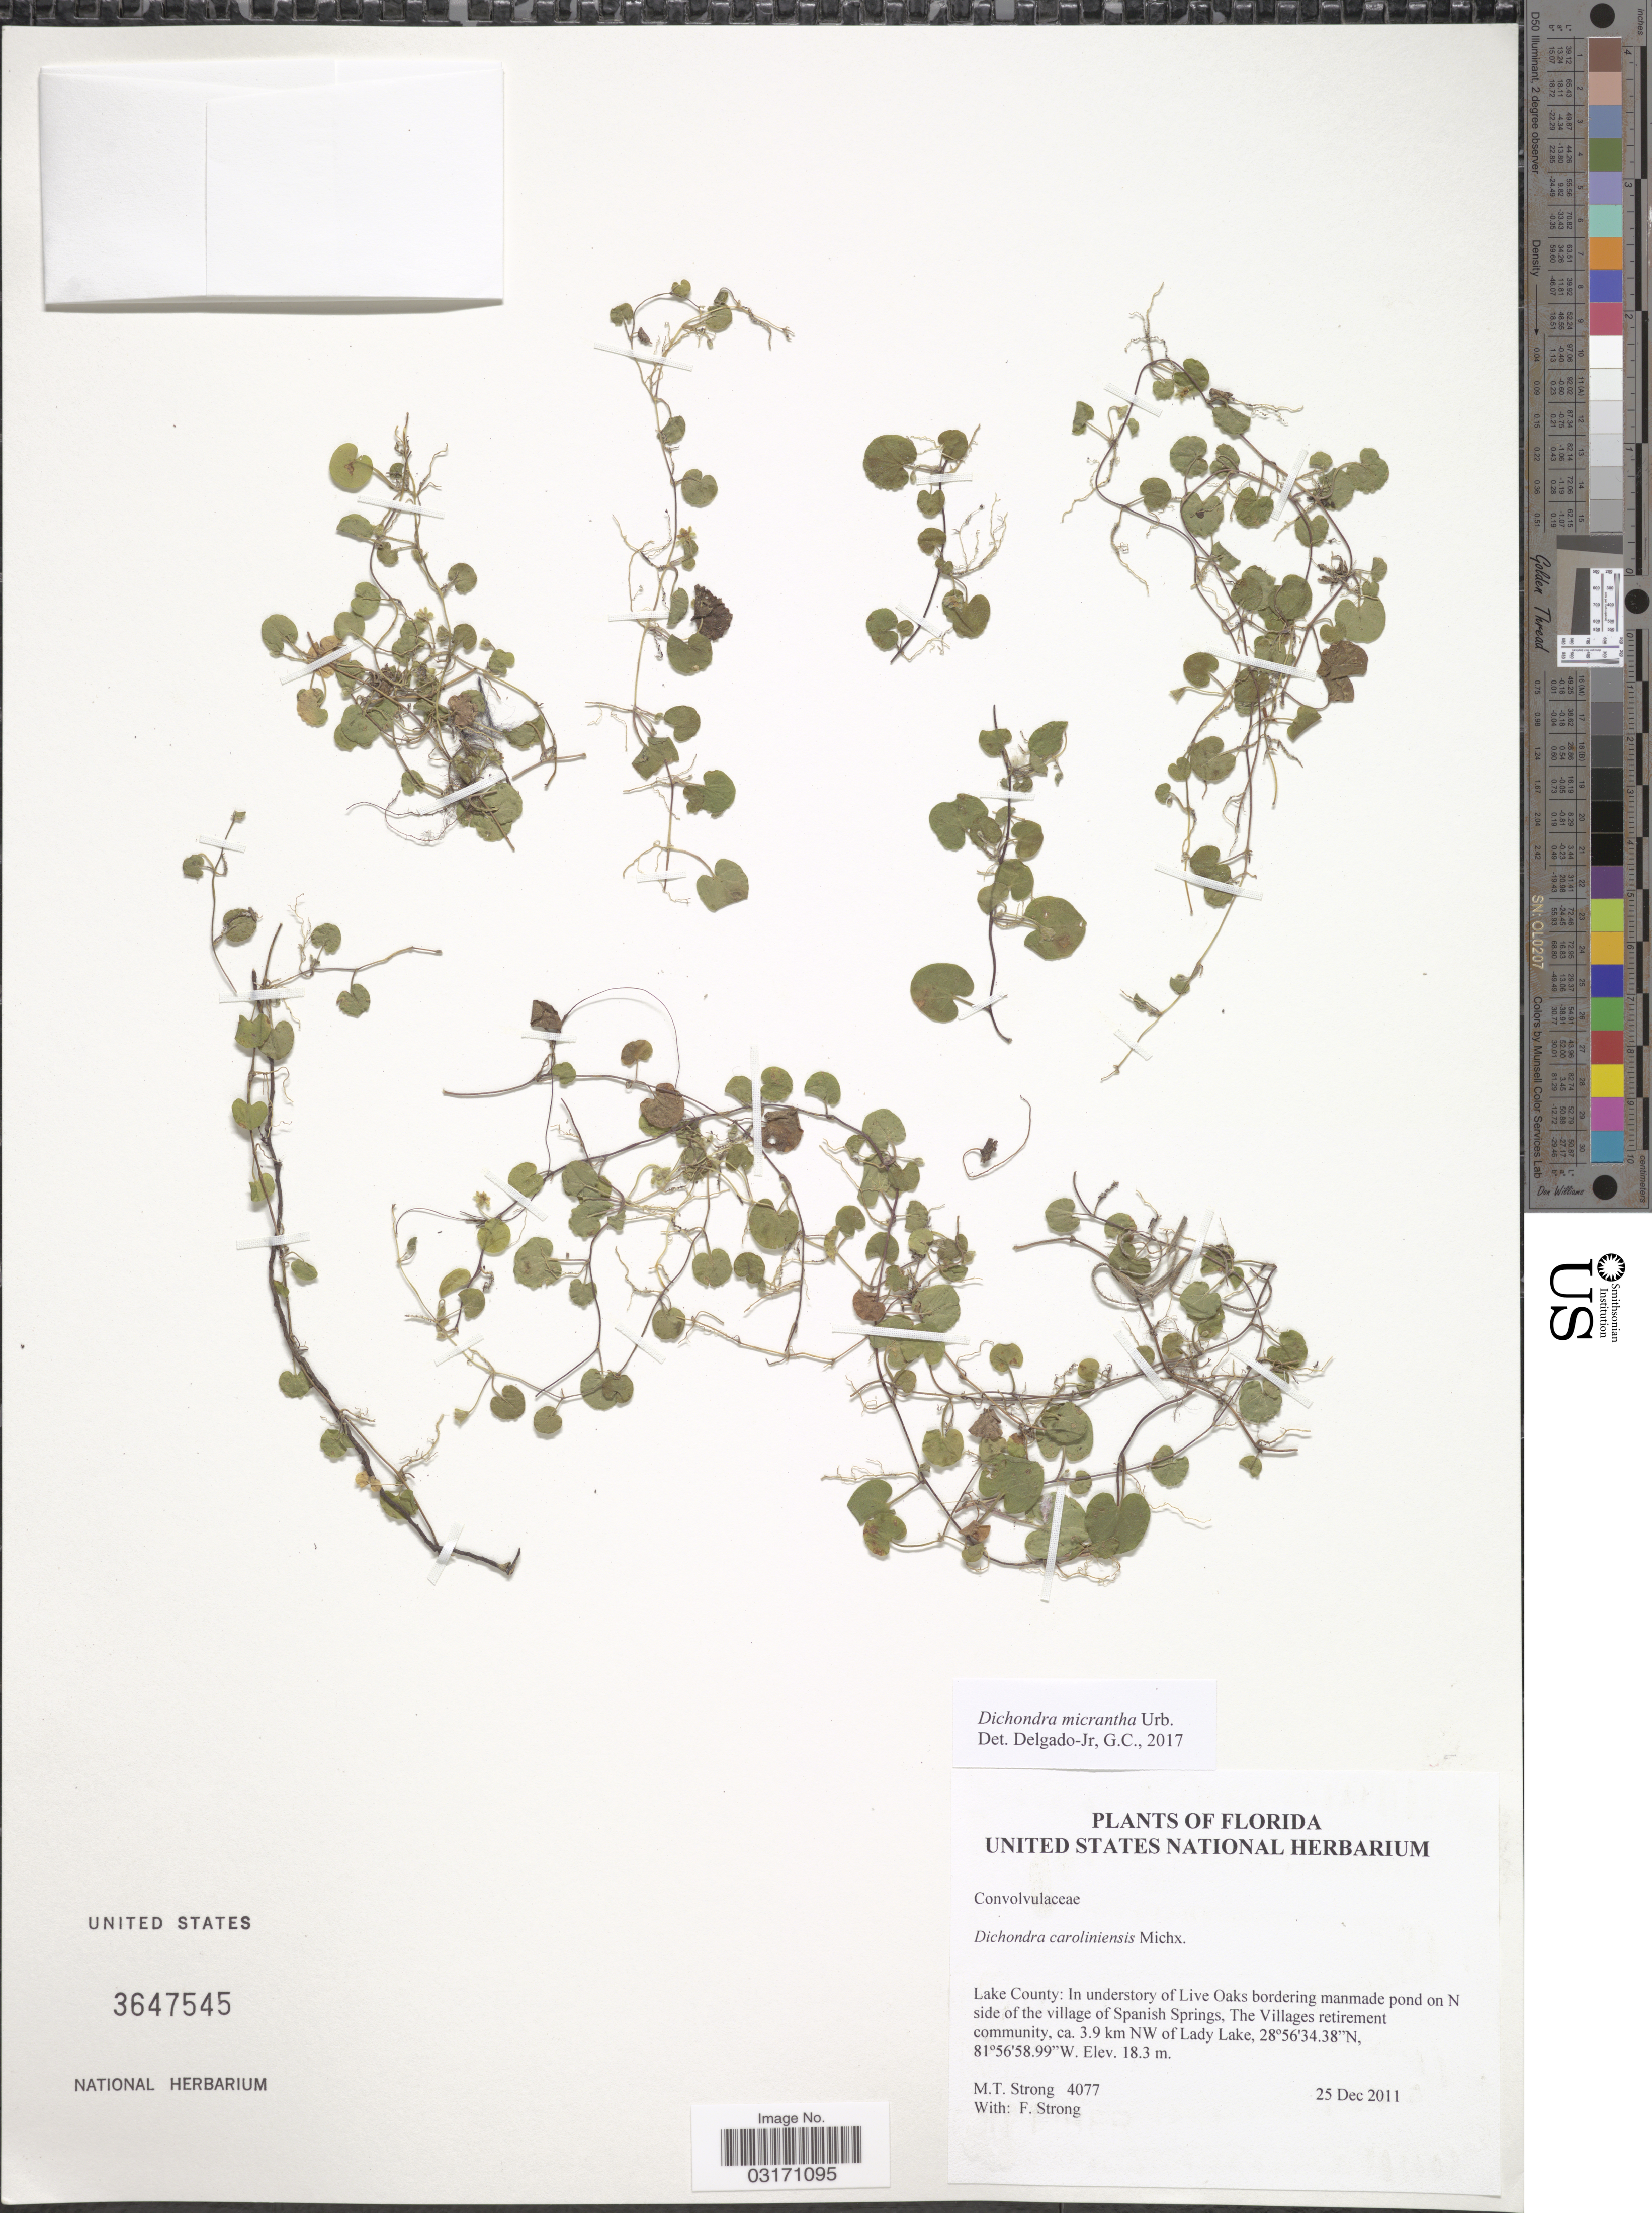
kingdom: Plantae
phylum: Tracheophyta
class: Magnoliopsida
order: Solanales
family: Convolvulaceae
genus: Dichondra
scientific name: Dichondra micrantha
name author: Urb.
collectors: M. T. Strong & F. Strong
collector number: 4077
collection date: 2011-12-25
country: United States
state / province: Florida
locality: Lake County: In understory of Live Oaks bordering manmade pond on N side of the village of Spanish Springs, The Villages retirement community, ca. 3.9 km NW of Lady Lake.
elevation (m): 18.3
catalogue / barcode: US 3647545